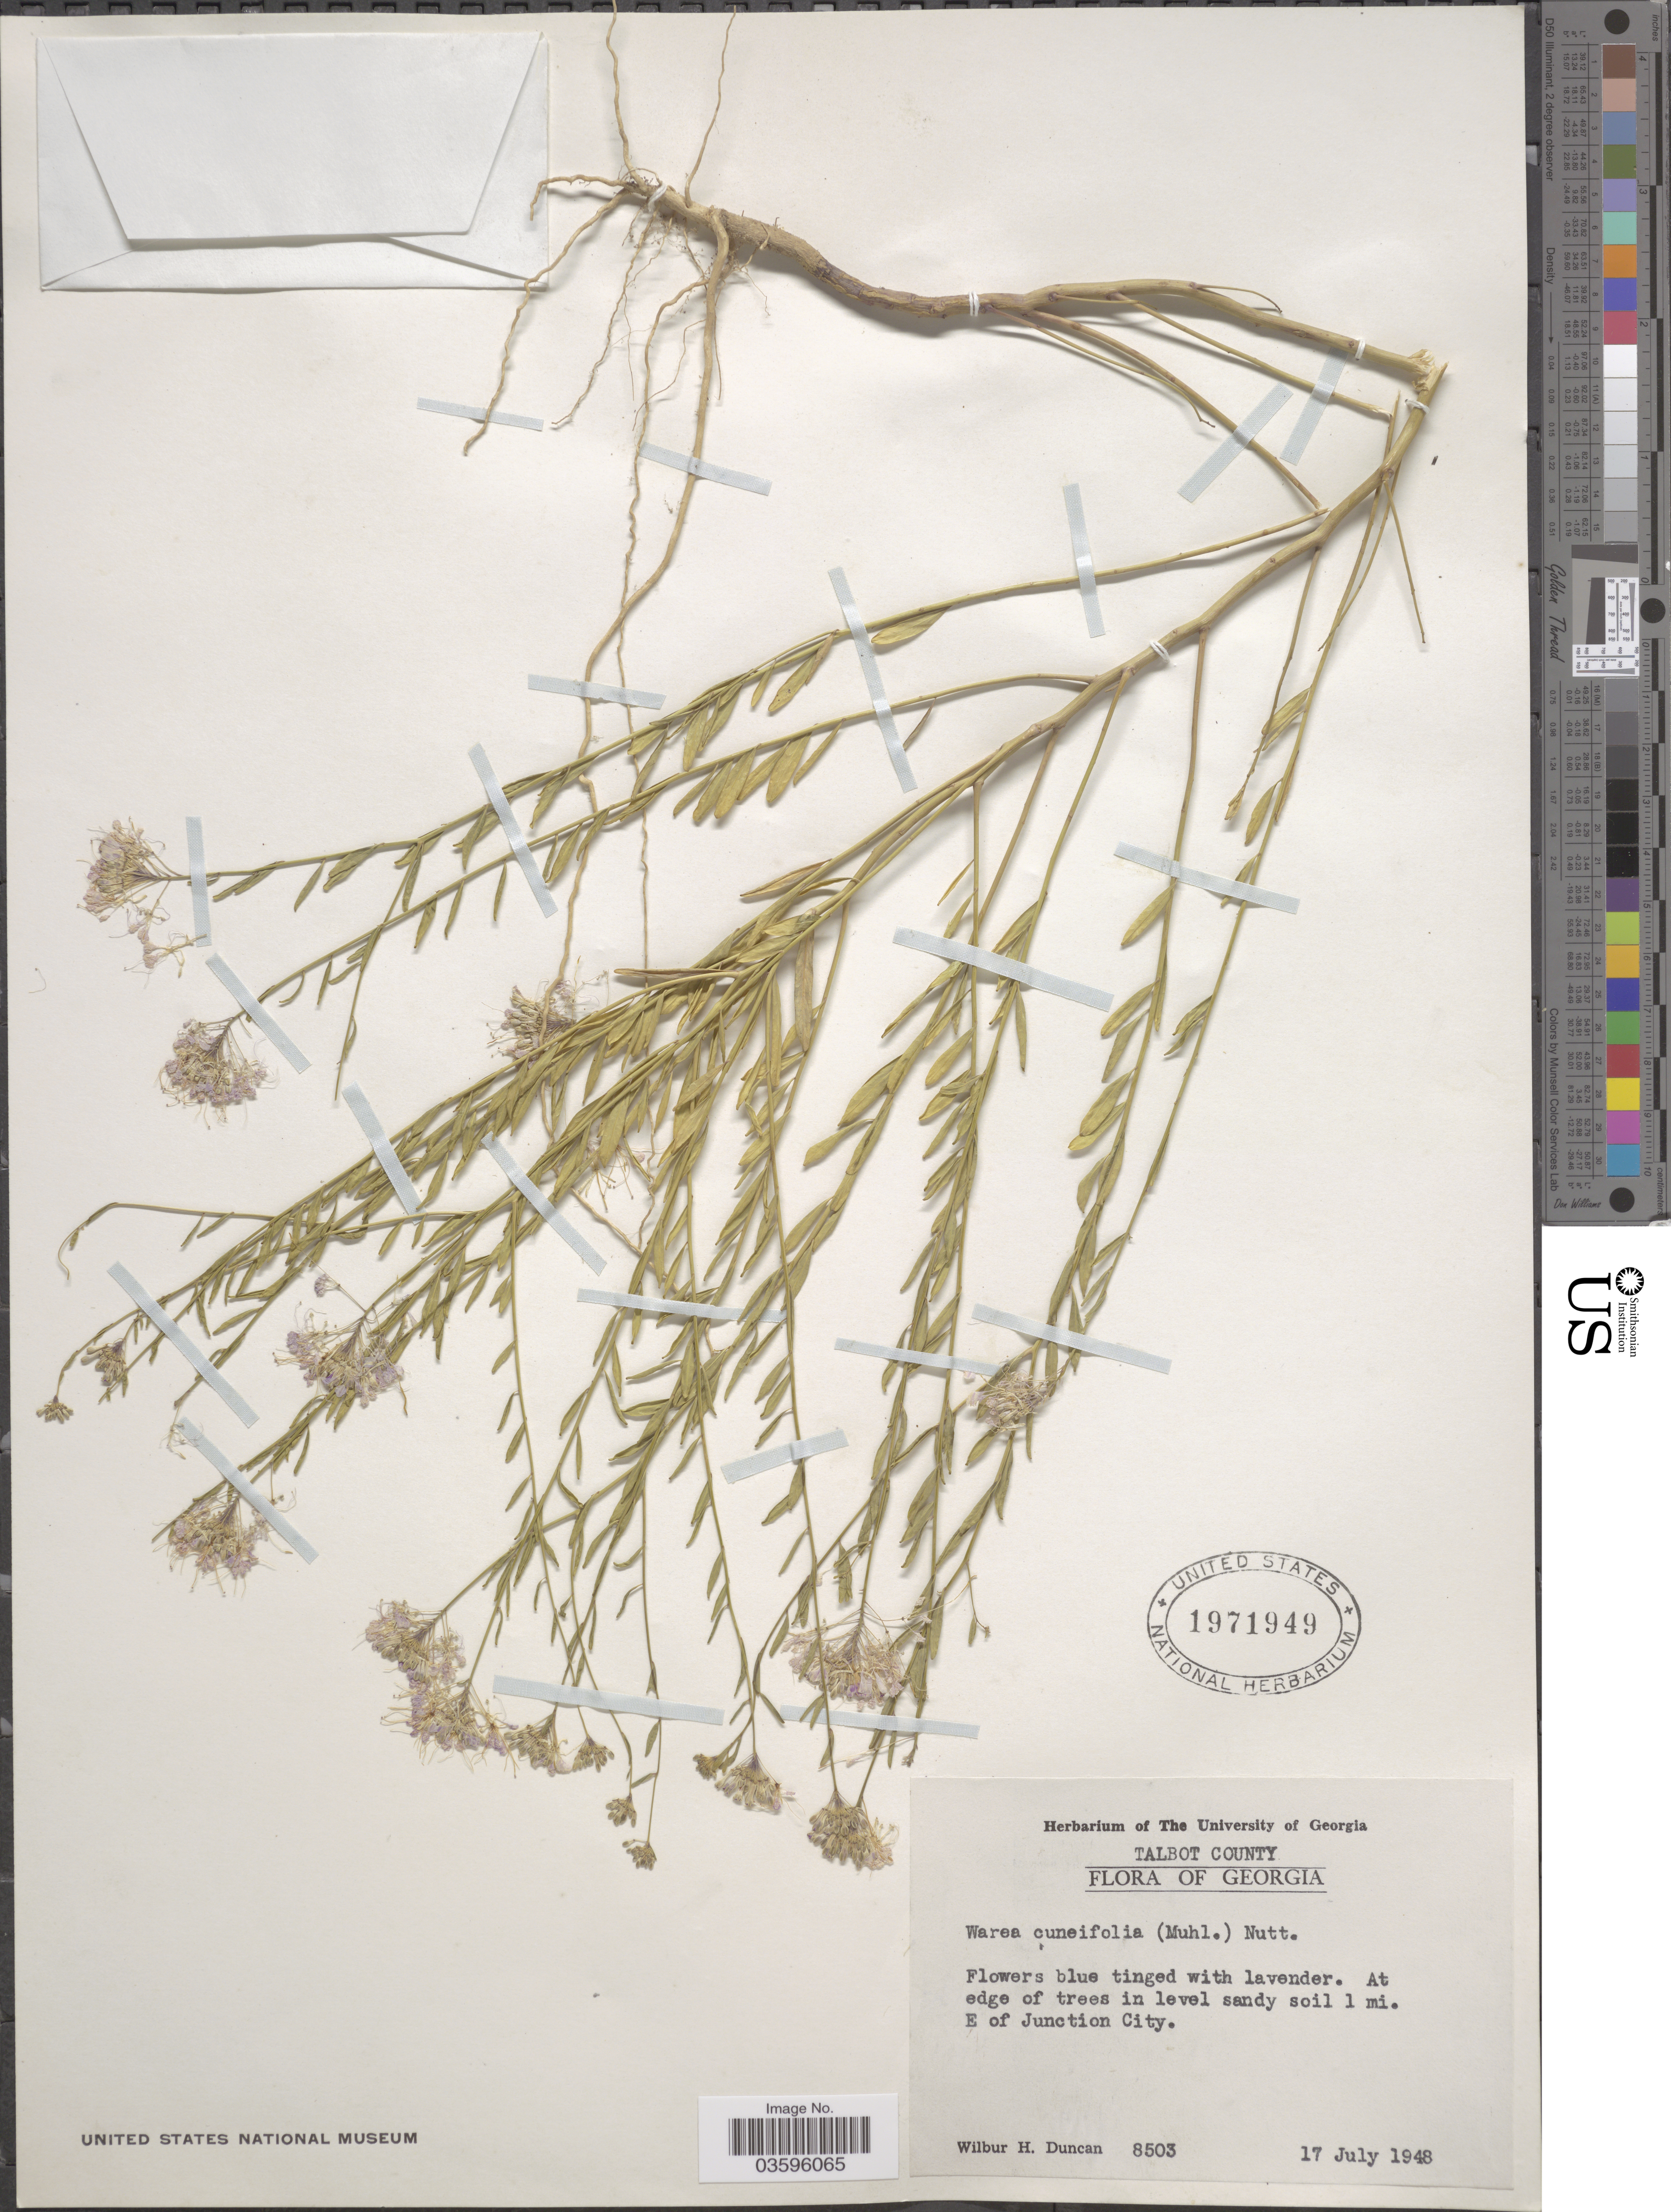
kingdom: Plantae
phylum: Tracheophyta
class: Magnoliopsida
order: Brassicales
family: Brassicaceae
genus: Warea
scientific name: Warea cuneifolia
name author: (Muhl. ex Nutt.) Nutt.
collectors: W. H. Duncan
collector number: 8503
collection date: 1948-07-17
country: United States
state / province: Georgia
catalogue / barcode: US 1971949